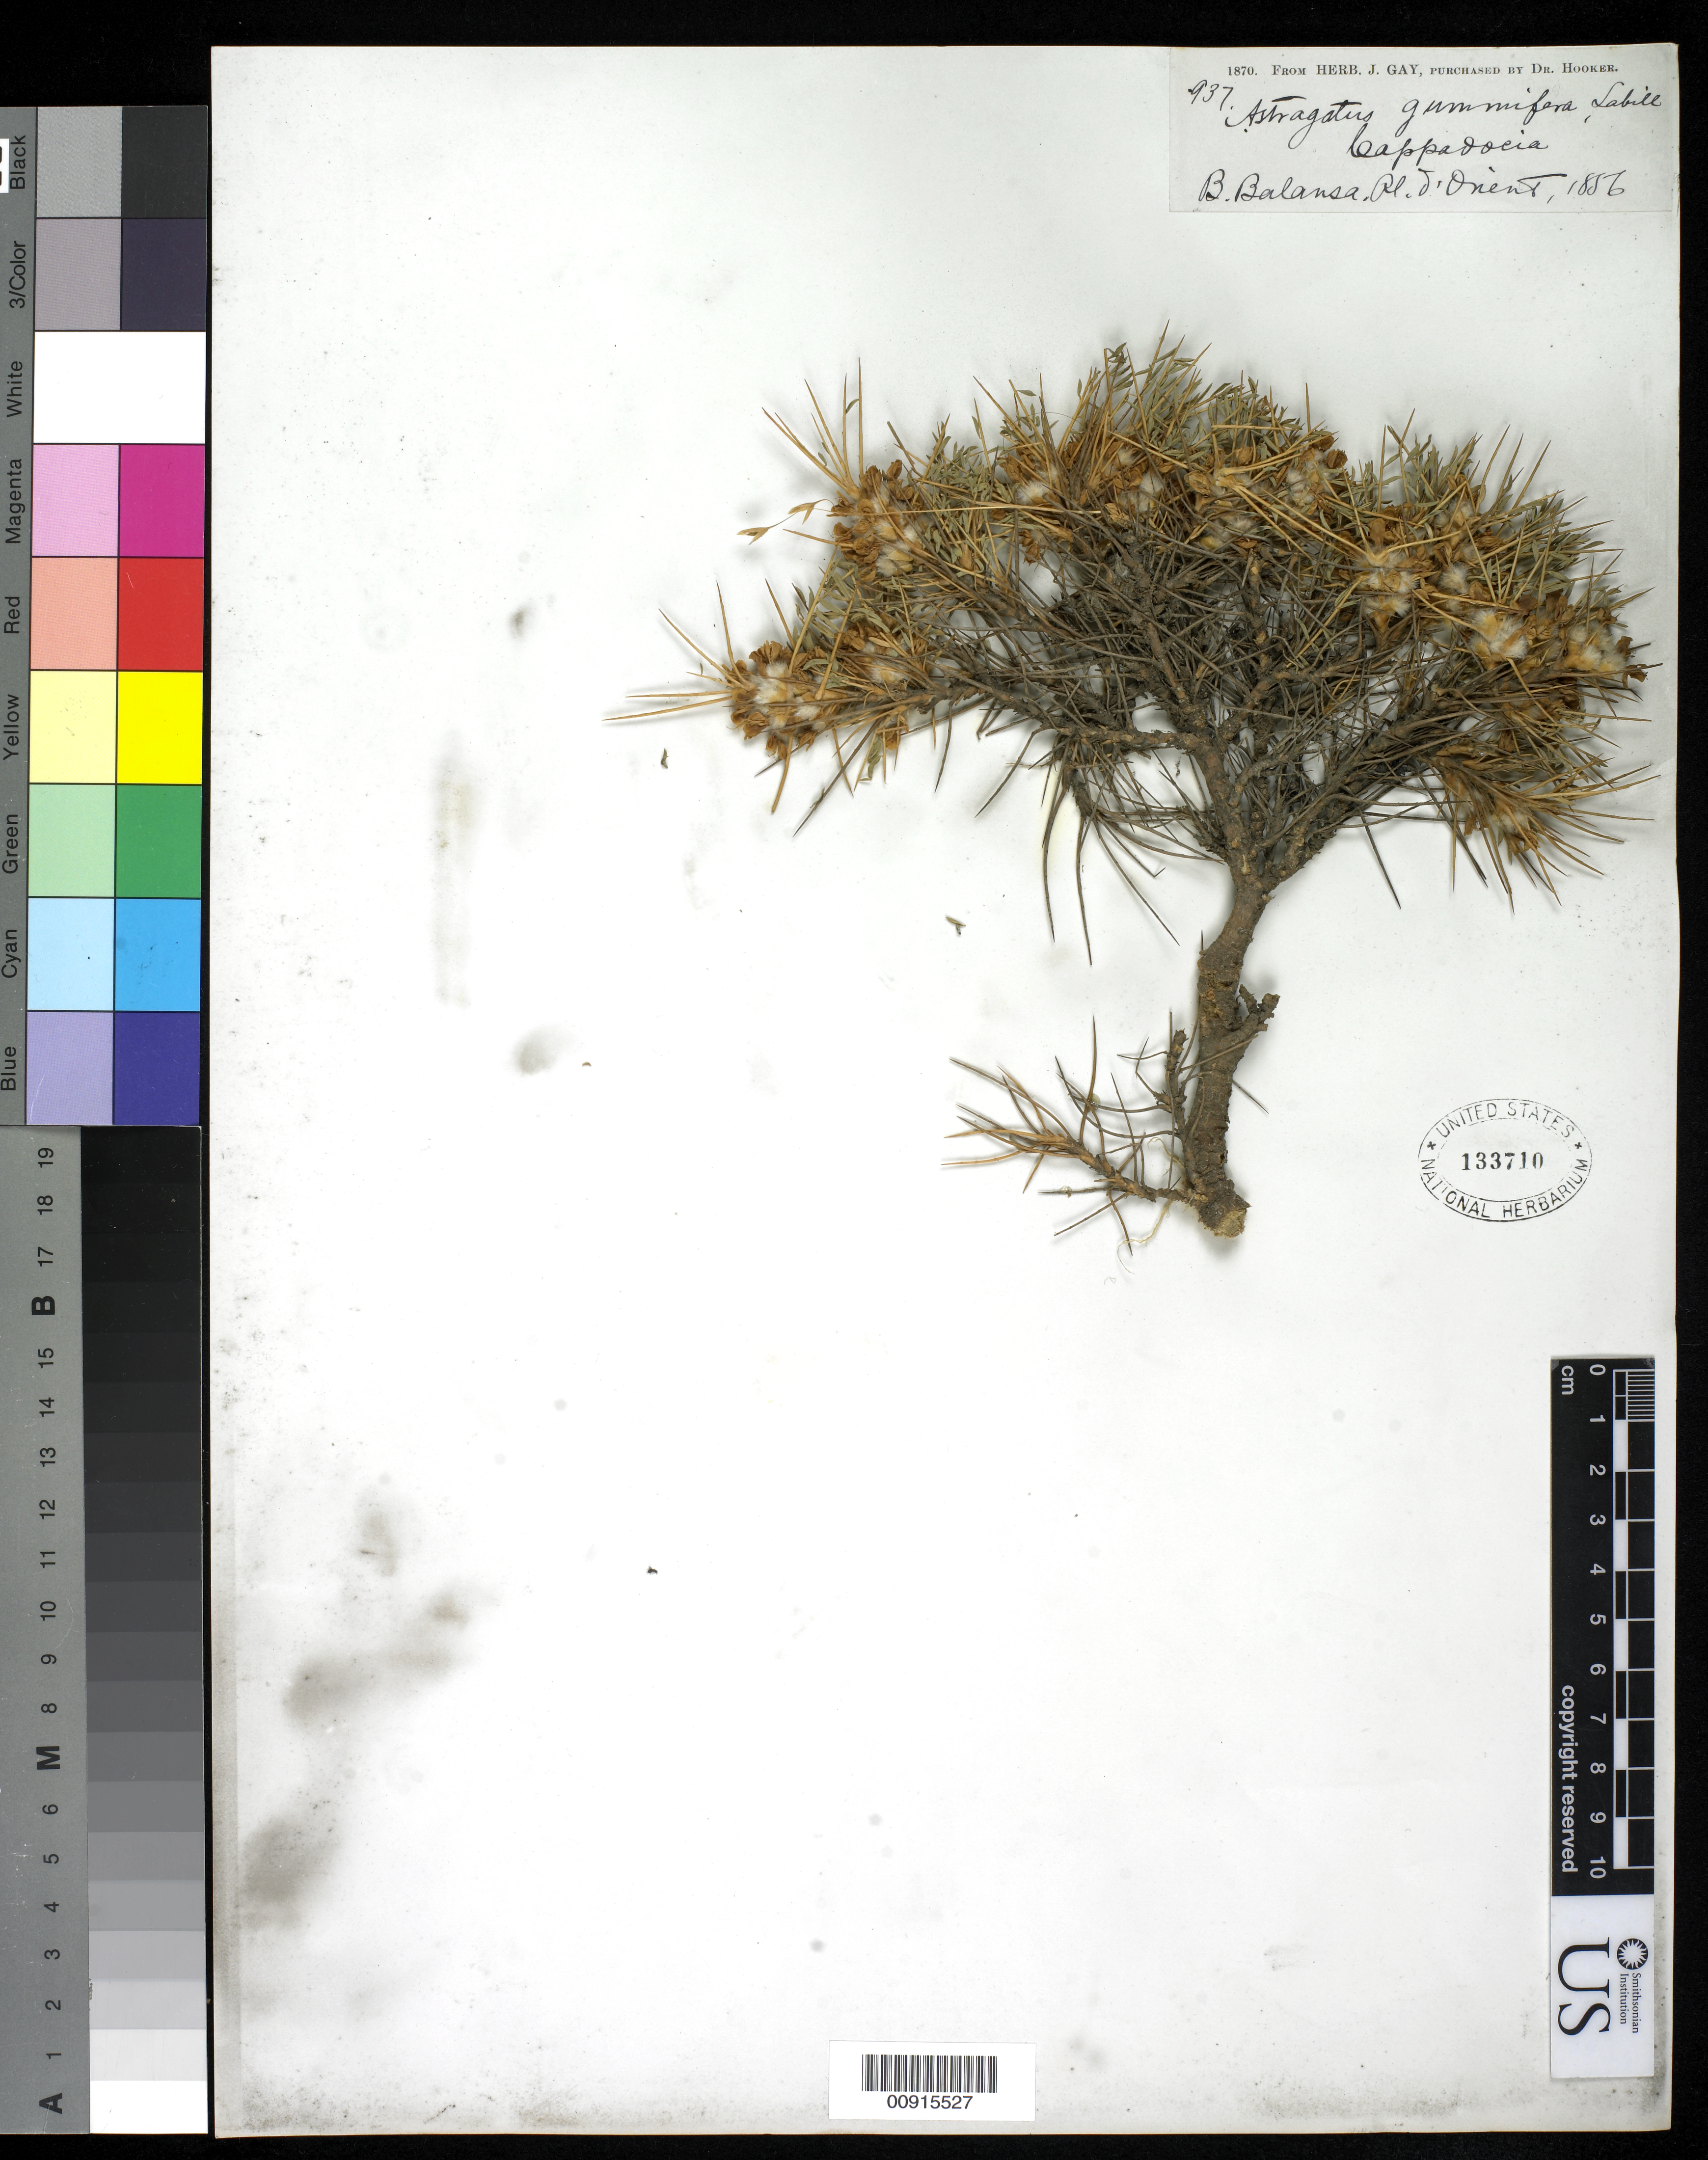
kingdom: Plantae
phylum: Tracheophyta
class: Magnoliopsida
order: Fabales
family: Fabaceae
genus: Astragalus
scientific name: Astragalus gummifera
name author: Labill.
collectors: B. Balansa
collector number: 937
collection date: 1856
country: Turkey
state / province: Cappadocia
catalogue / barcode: US 133710